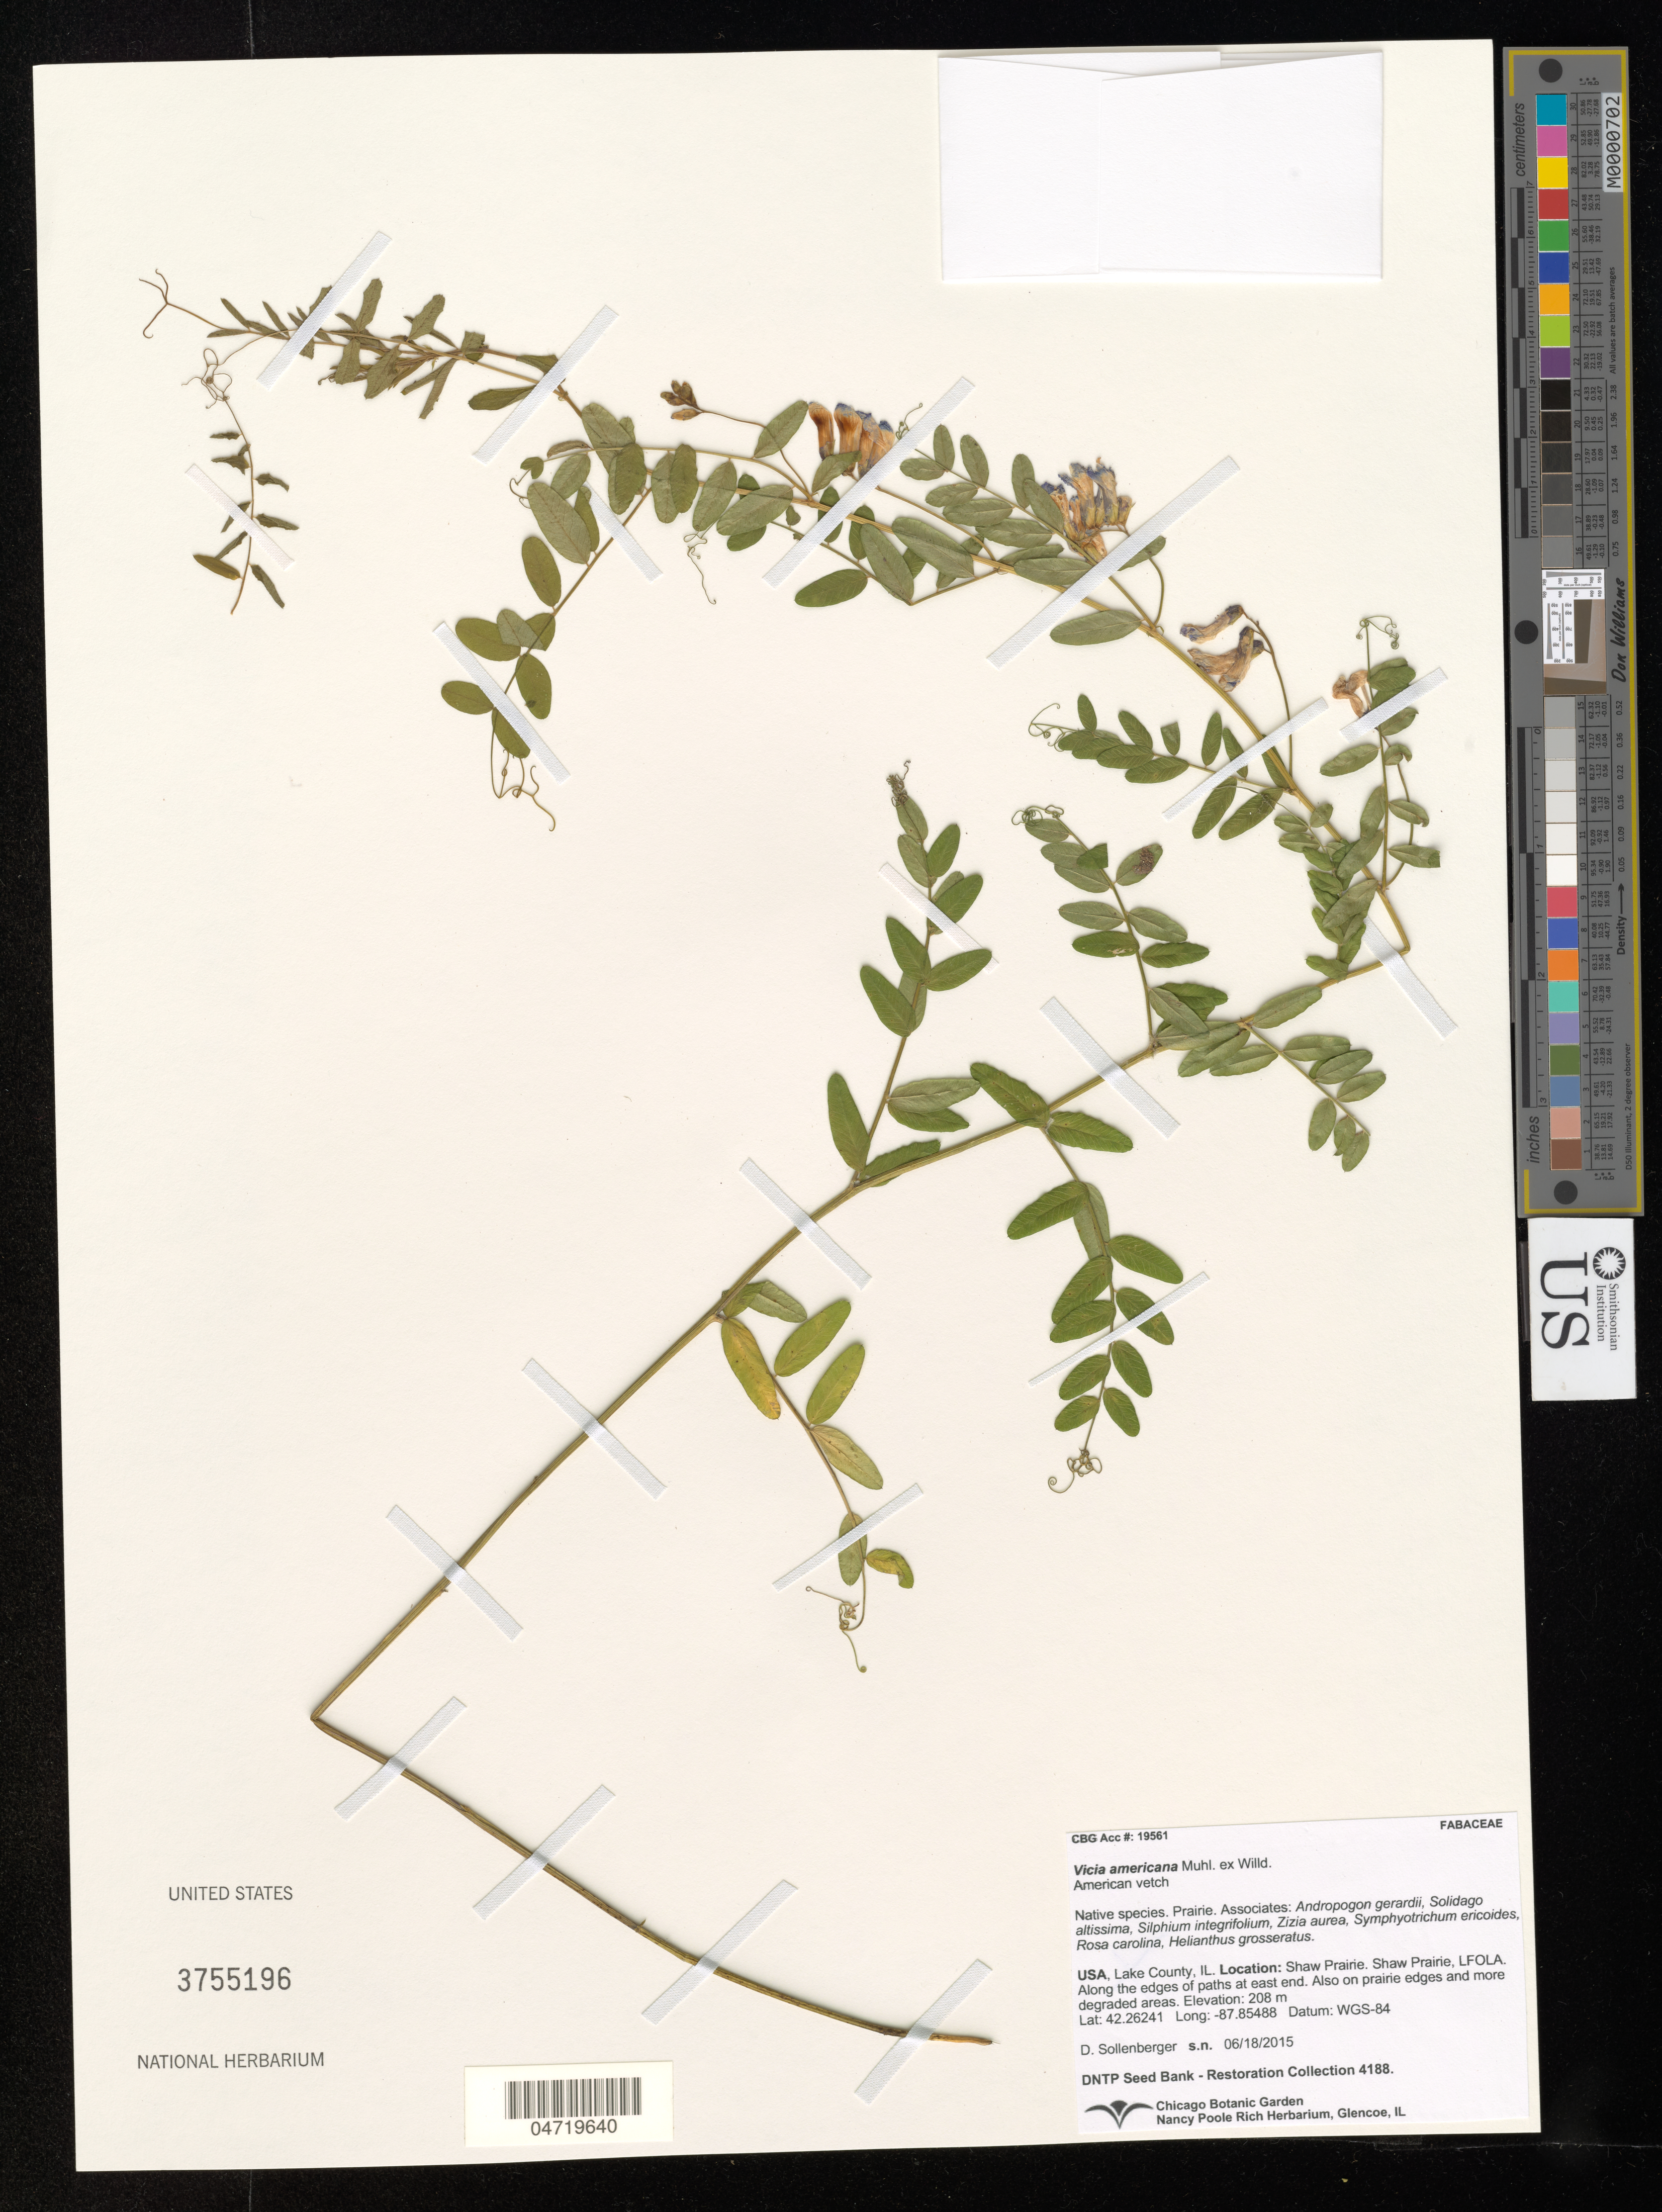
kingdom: Plantae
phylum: Tracheophyta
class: Magnoliopsida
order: Fabales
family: Fabaceae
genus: Vicia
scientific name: Vicia americana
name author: Muhl. ex Willd.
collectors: D. Sollenberger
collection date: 2015-06-18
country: United States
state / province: Illinois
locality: Lake County, IL. Shaw Prairie. Shaw Prairie, LFOLA. Along the edges of paths at east end. Also on prairie edges and more degraded areas.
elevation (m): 208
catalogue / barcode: US 3755196